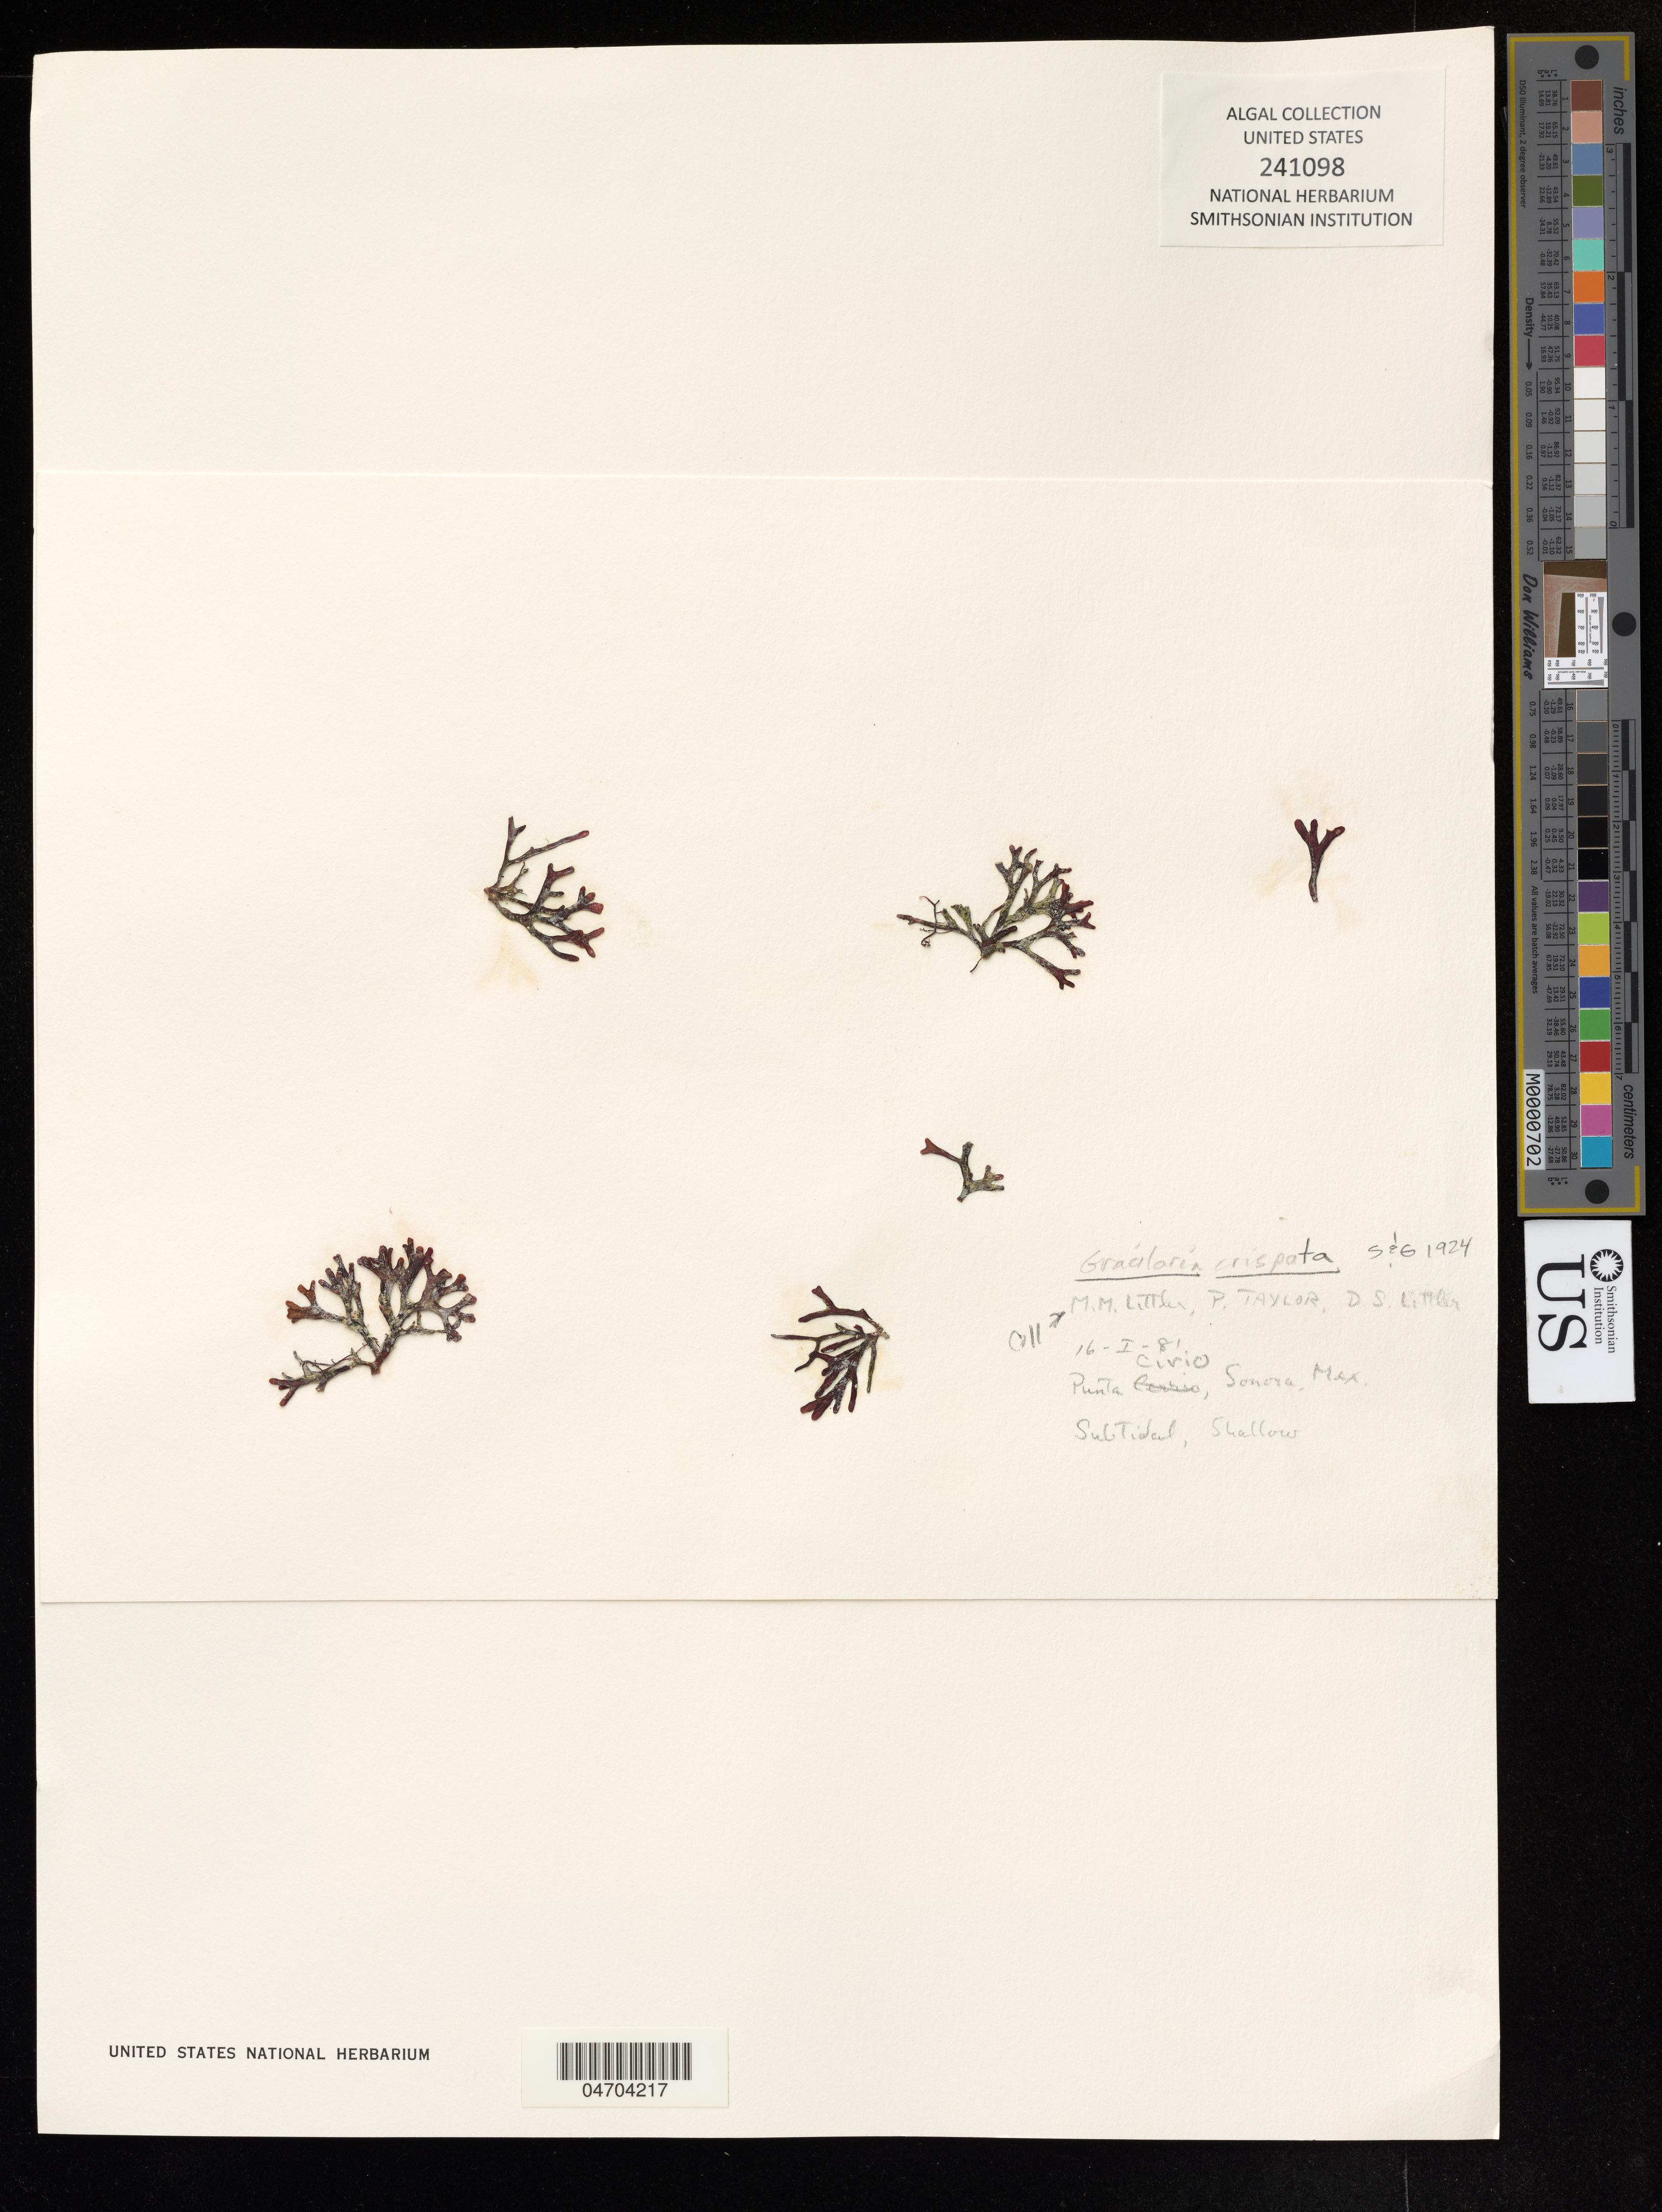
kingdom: Plantae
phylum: Rhodophyta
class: Florideophyceae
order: Gracilariales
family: Gracilariaceae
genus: Gracilaria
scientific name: Gracilaria crispata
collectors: M. M. Littler & P. Taylor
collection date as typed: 16 Jan81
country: Mexico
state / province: Sonora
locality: Punta Cirio.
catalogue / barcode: US 241098